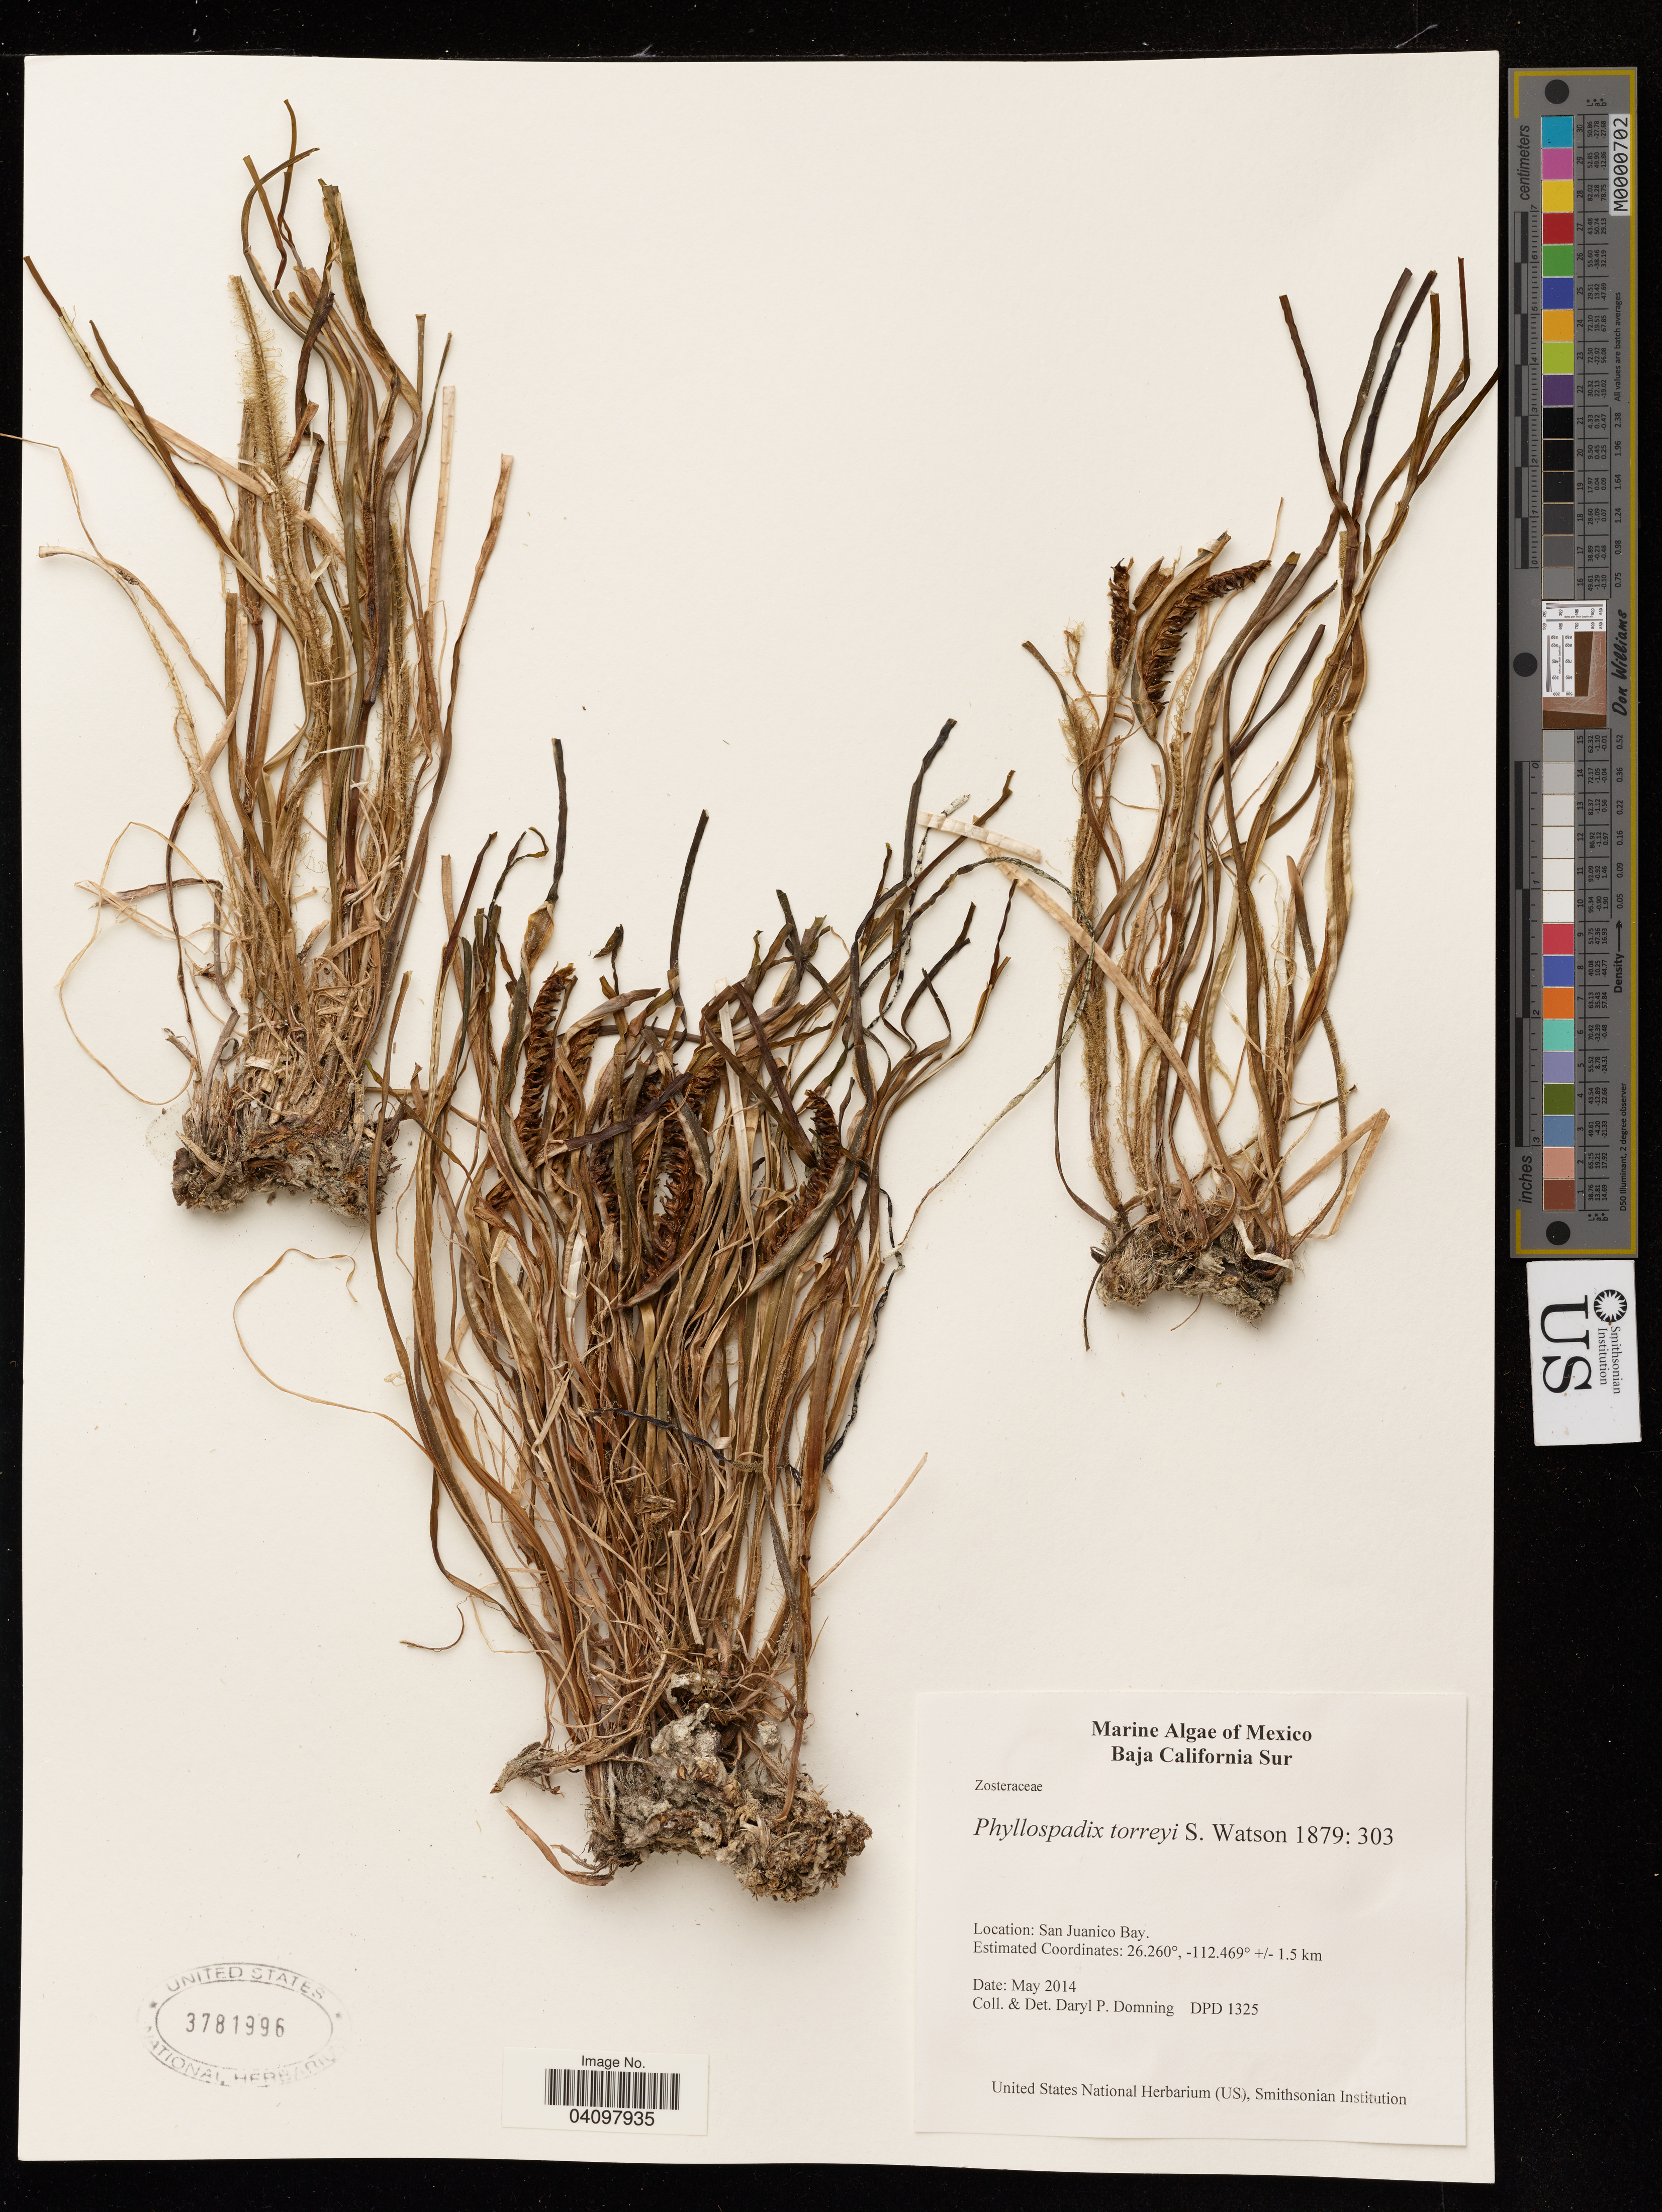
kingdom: Plantae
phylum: Tracheophyta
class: Liliopsida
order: Alismatales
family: Zosteraceae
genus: Phyllospadix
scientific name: Phyllospadix torreyi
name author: S. Watson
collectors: D. Domning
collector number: DPD 1325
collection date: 2014-05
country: Mexico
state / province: Baja California Sur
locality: San Juanico Bay. +/- 1.5 km.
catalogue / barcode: US 3781996